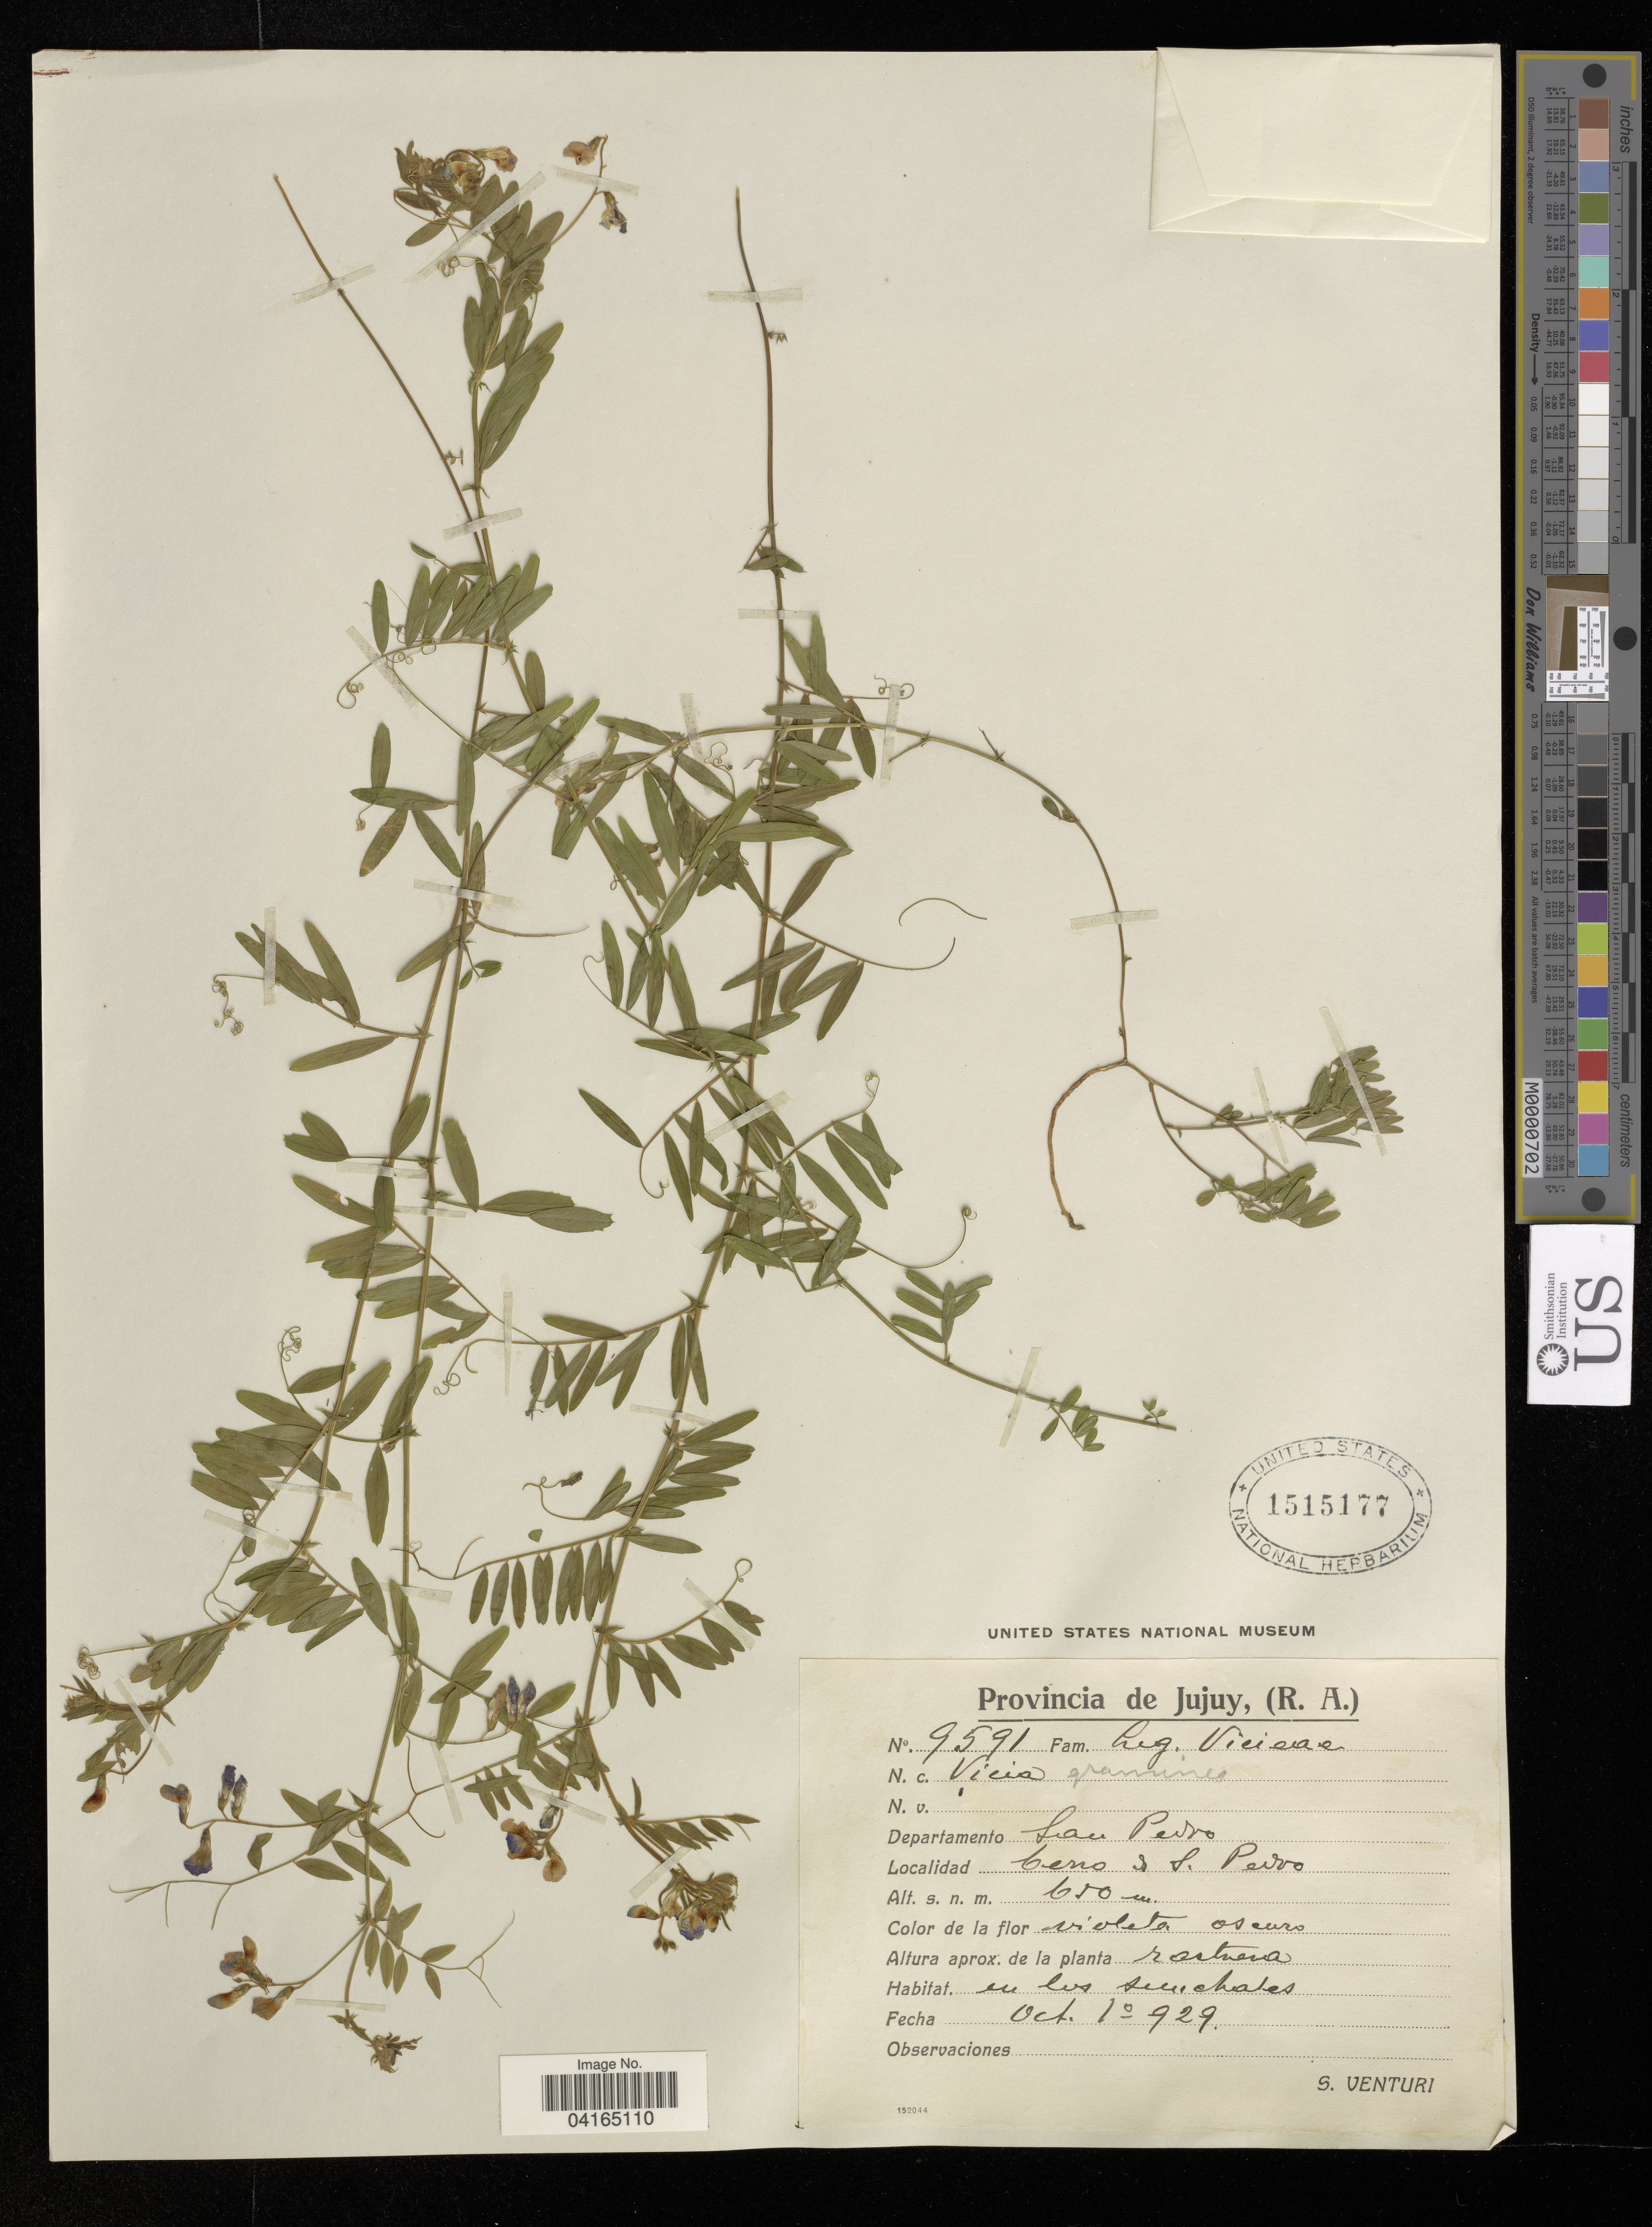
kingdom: Plantae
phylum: Tracheophyta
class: Magnoliopsida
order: Fabales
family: Fabaceae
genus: Vicia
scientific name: Vicia graminea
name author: Sm.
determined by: Hechenleitner, Paulina, RBG Edinburgh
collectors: S. Venturi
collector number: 9591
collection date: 1929-10-10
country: Argentina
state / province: Jujuy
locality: Provincia de Jujuy, (R.A.). Departamento San Pedro. Cerro n* S. Pedro.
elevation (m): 650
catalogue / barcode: US 1515177